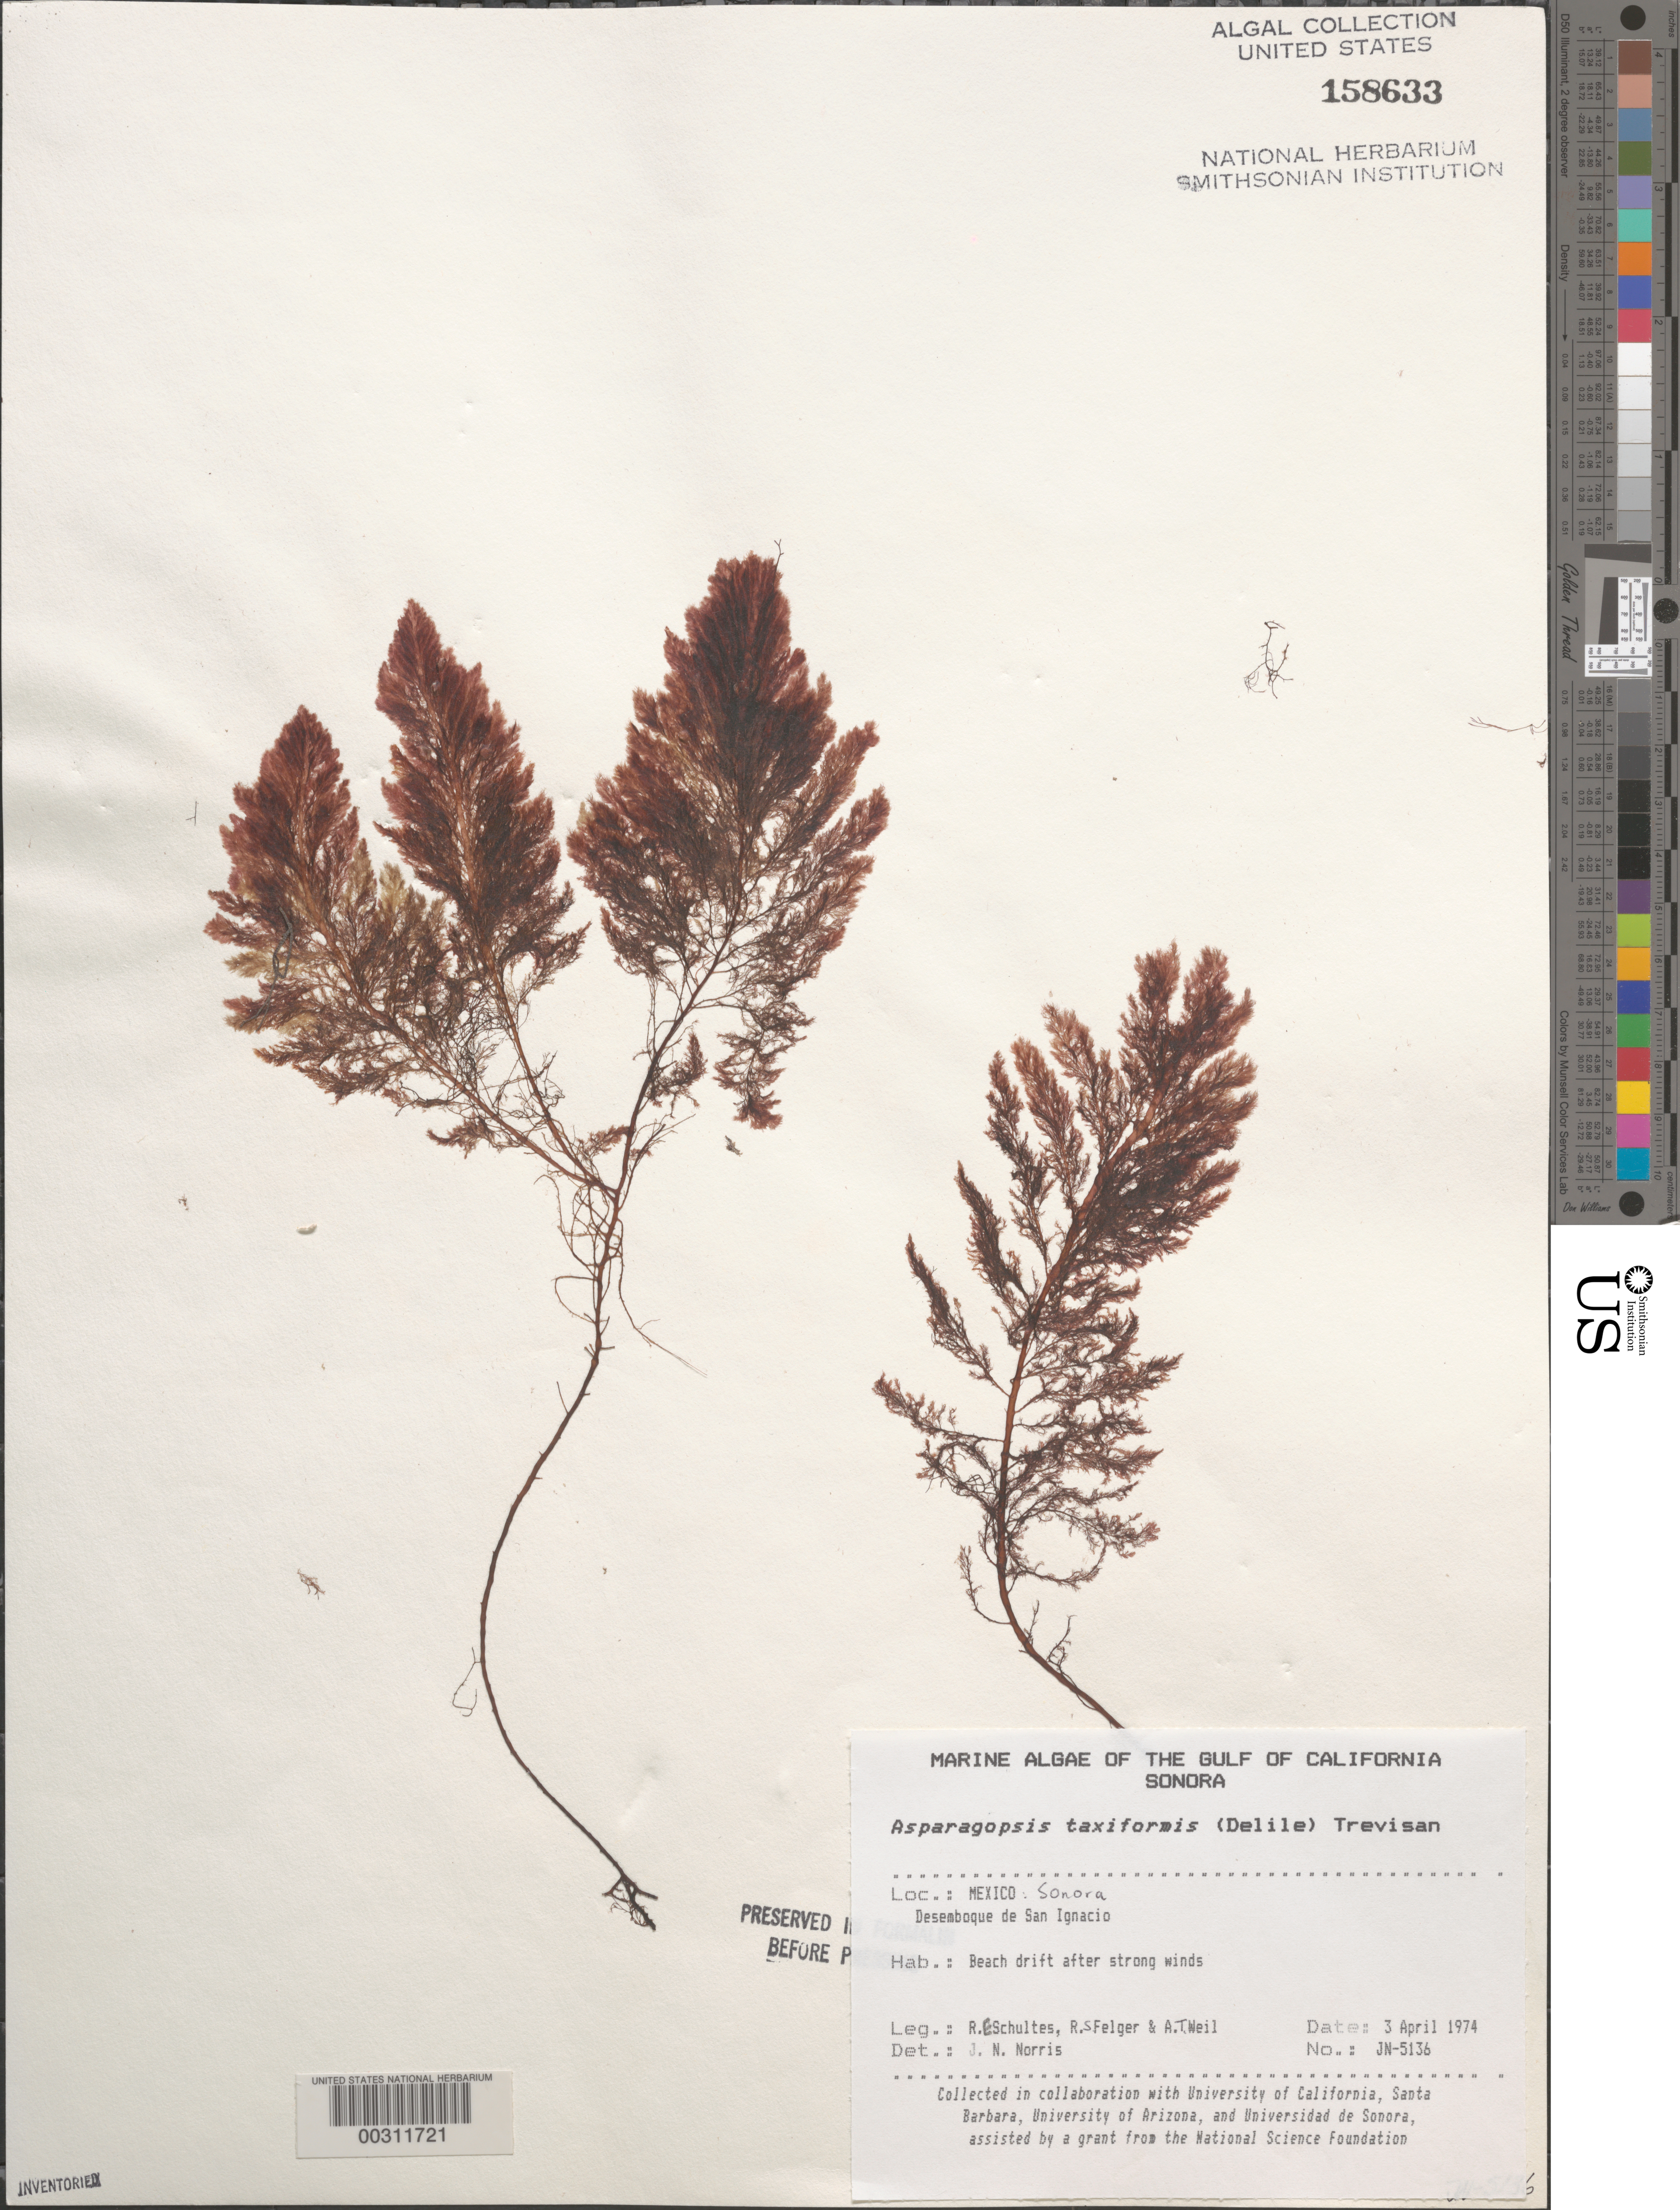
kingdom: Plantae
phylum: Rhodophyta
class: Florideophyceae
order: Bonnemaisoniales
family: Bonnemaisoniaceae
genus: Asparagopsis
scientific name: Asparagopsis taxiformis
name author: (Delile) Trevis.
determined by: Norris, James N.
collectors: R. E. Schultes, R. S. Felger & A. T. Weil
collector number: JN-5136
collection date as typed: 03 Apr 1974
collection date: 1974-04-03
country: Mexico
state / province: Sonora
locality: Desemboque de San Ignacio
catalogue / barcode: US 158633